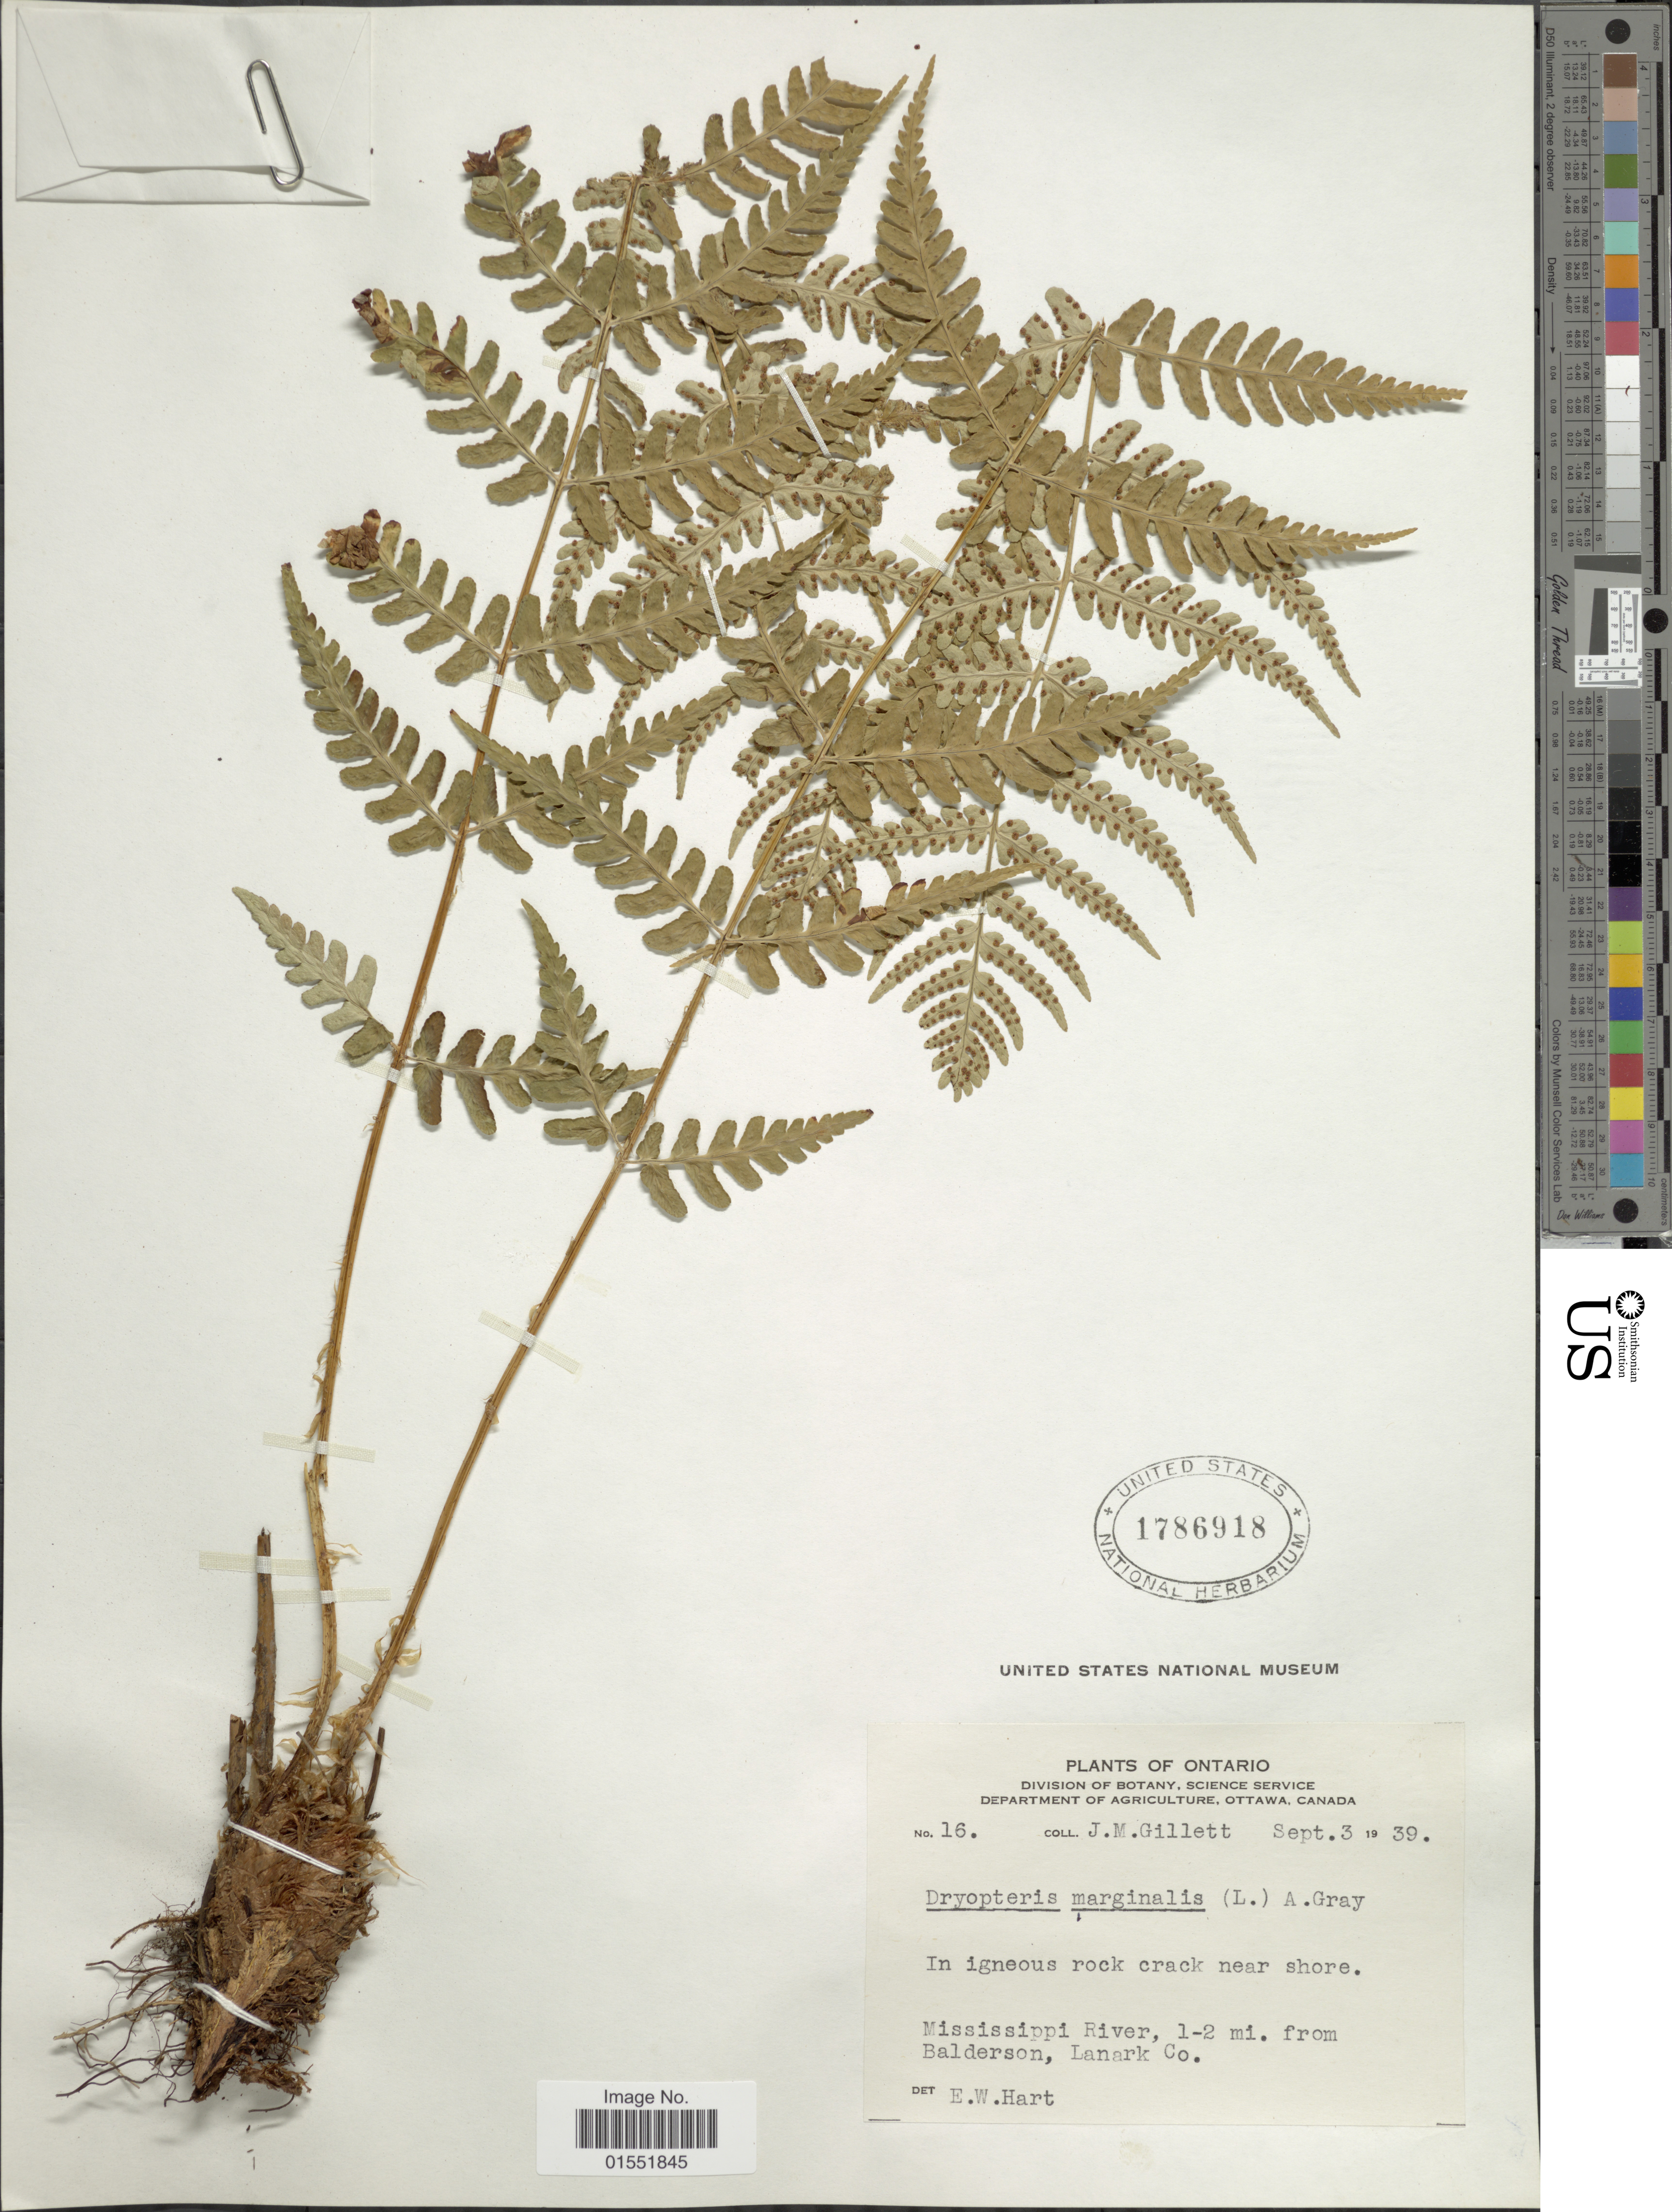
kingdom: Plantae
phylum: Tracheophyta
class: Polypodiopsida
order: Polypodiales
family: Dryopteridaceae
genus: Dryopteris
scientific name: Dryopteris marginalis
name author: (L.) A. Gray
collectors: J. M. Gillett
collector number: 16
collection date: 1939-09-03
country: Canada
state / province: Ontario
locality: Mississippi River, 1-2 mi. from Balderson, Lanark Co.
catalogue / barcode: US 1786918